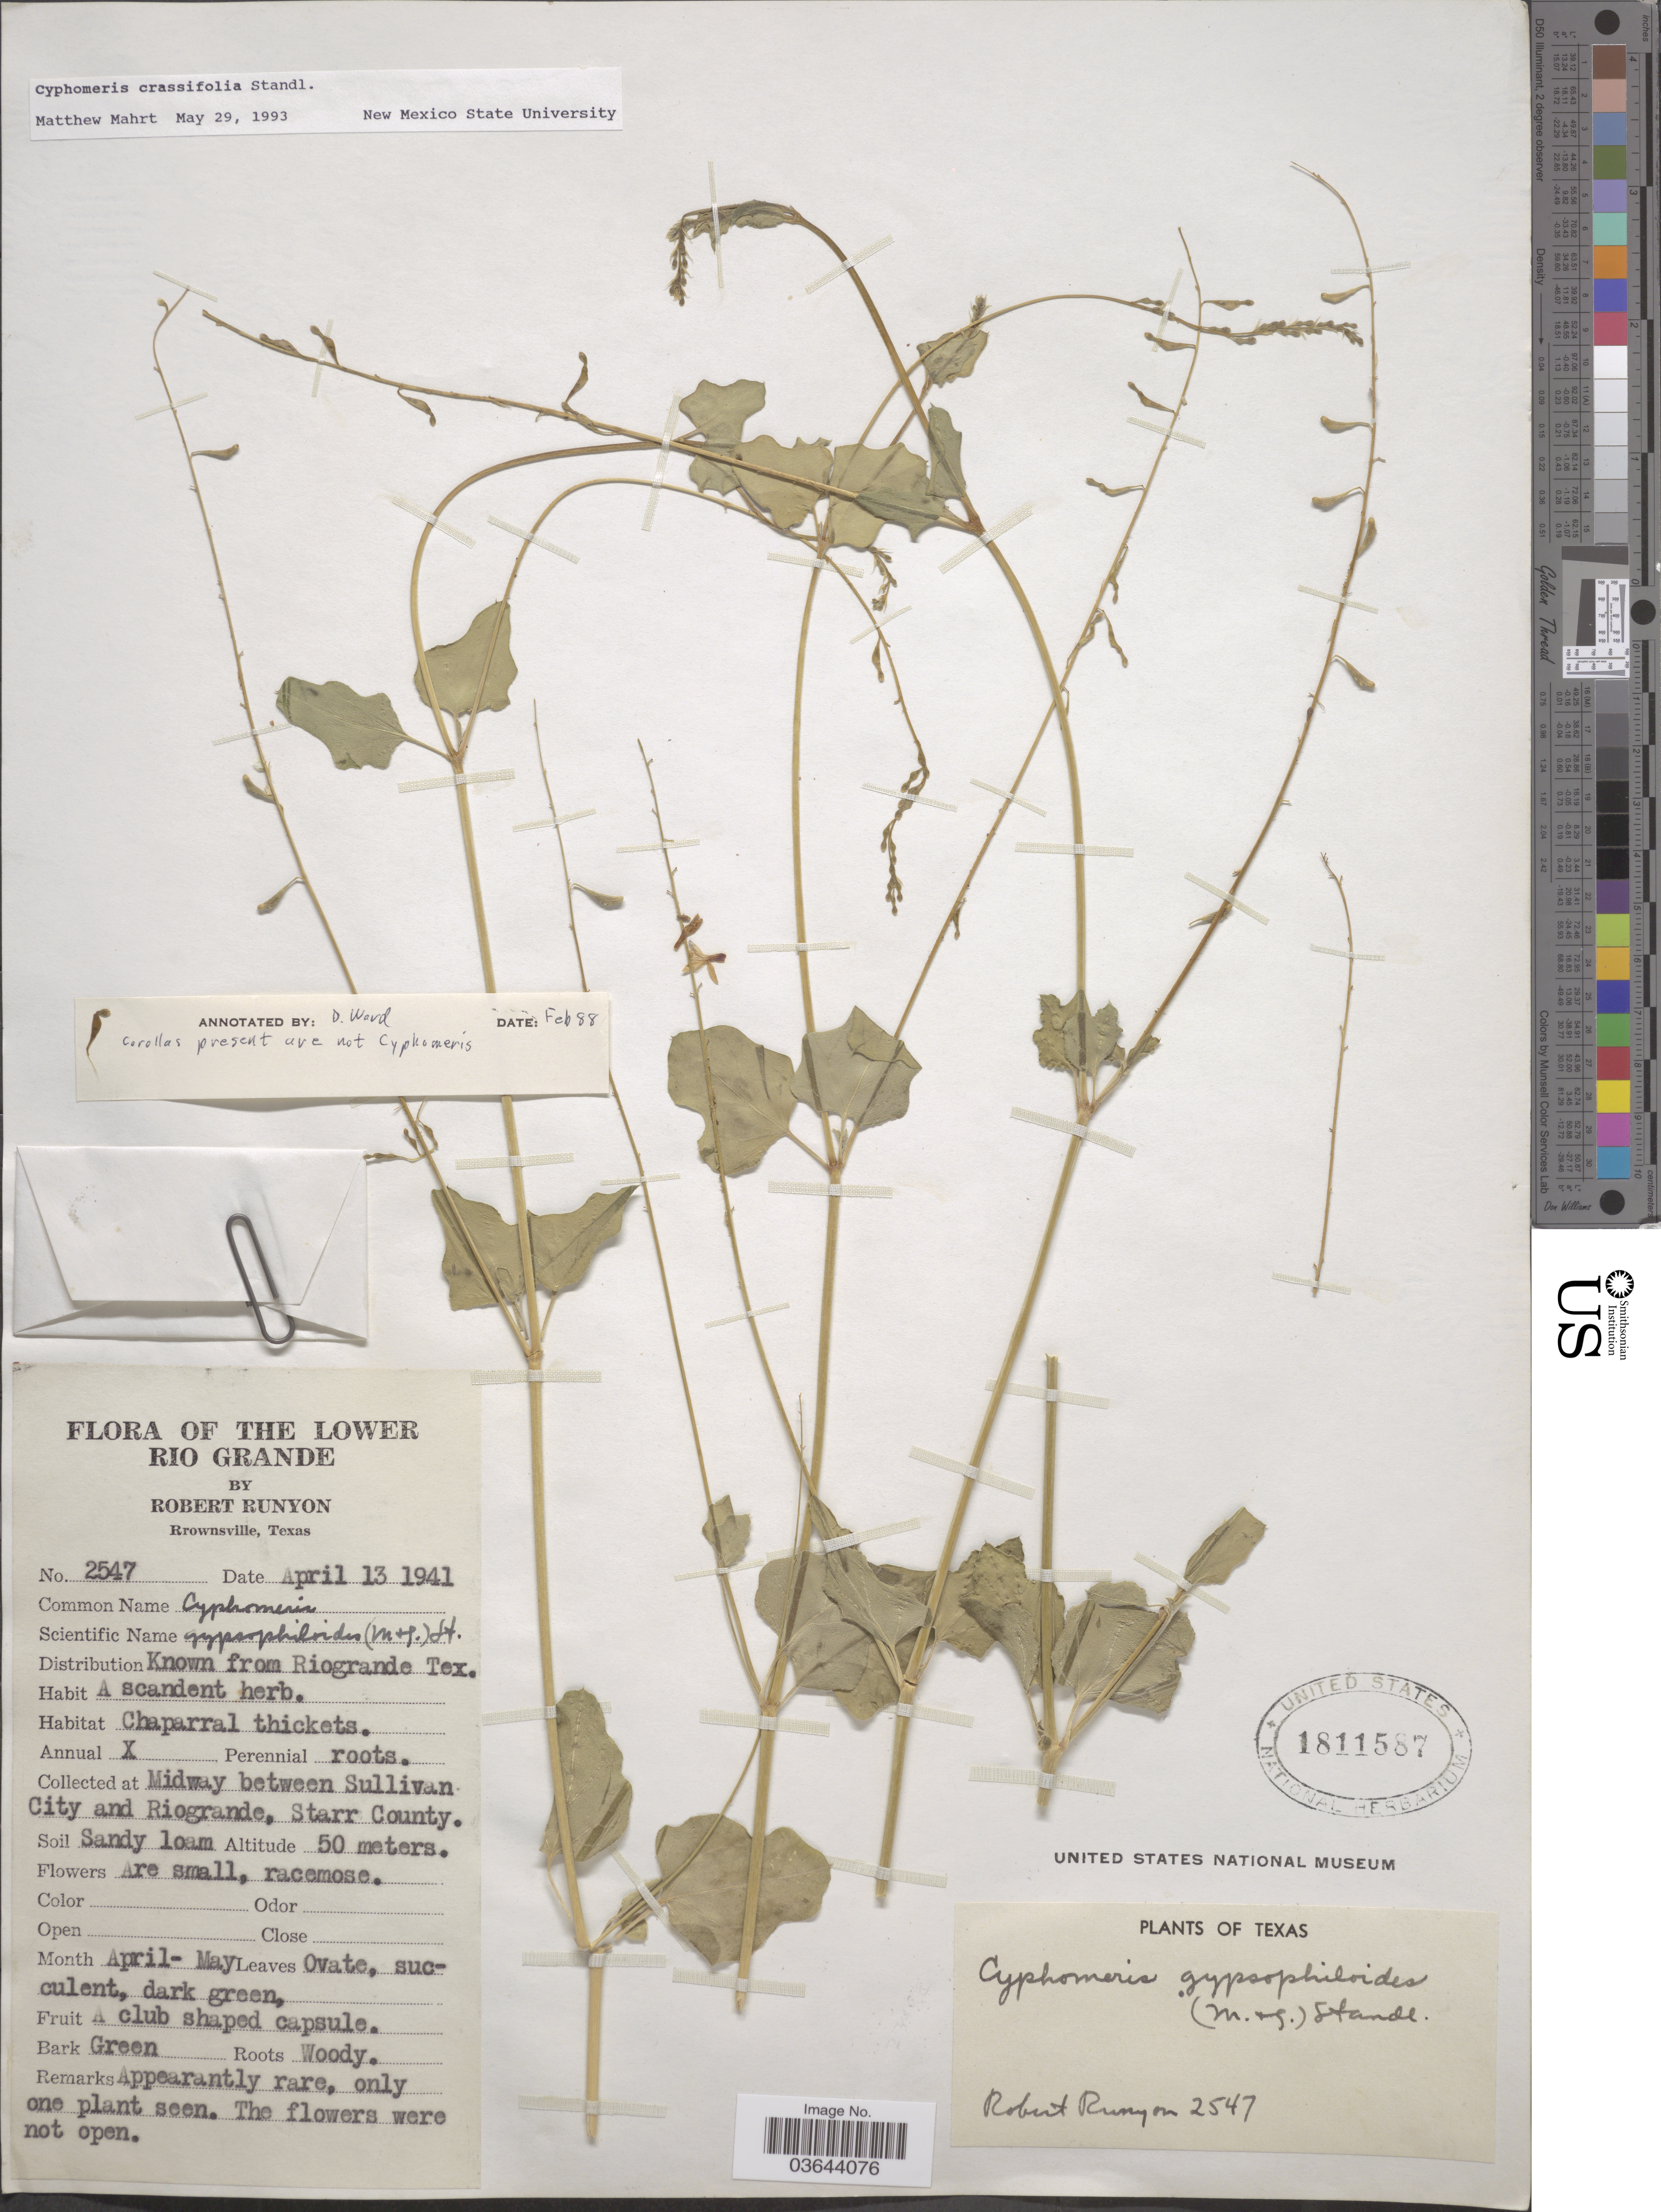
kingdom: Plantae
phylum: Tracheophyta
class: Magnoliopsida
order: Caryophyllales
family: Nyctaginaceae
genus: Cyphomeris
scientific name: Cyphomeris crassifolia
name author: (Standl.) Standl.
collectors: R. Runyon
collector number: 2547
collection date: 1941-04-13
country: United States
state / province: Texas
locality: Midway between Sullivan City and Riogrande, Starr County.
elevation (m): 50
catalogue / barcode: US 1811587